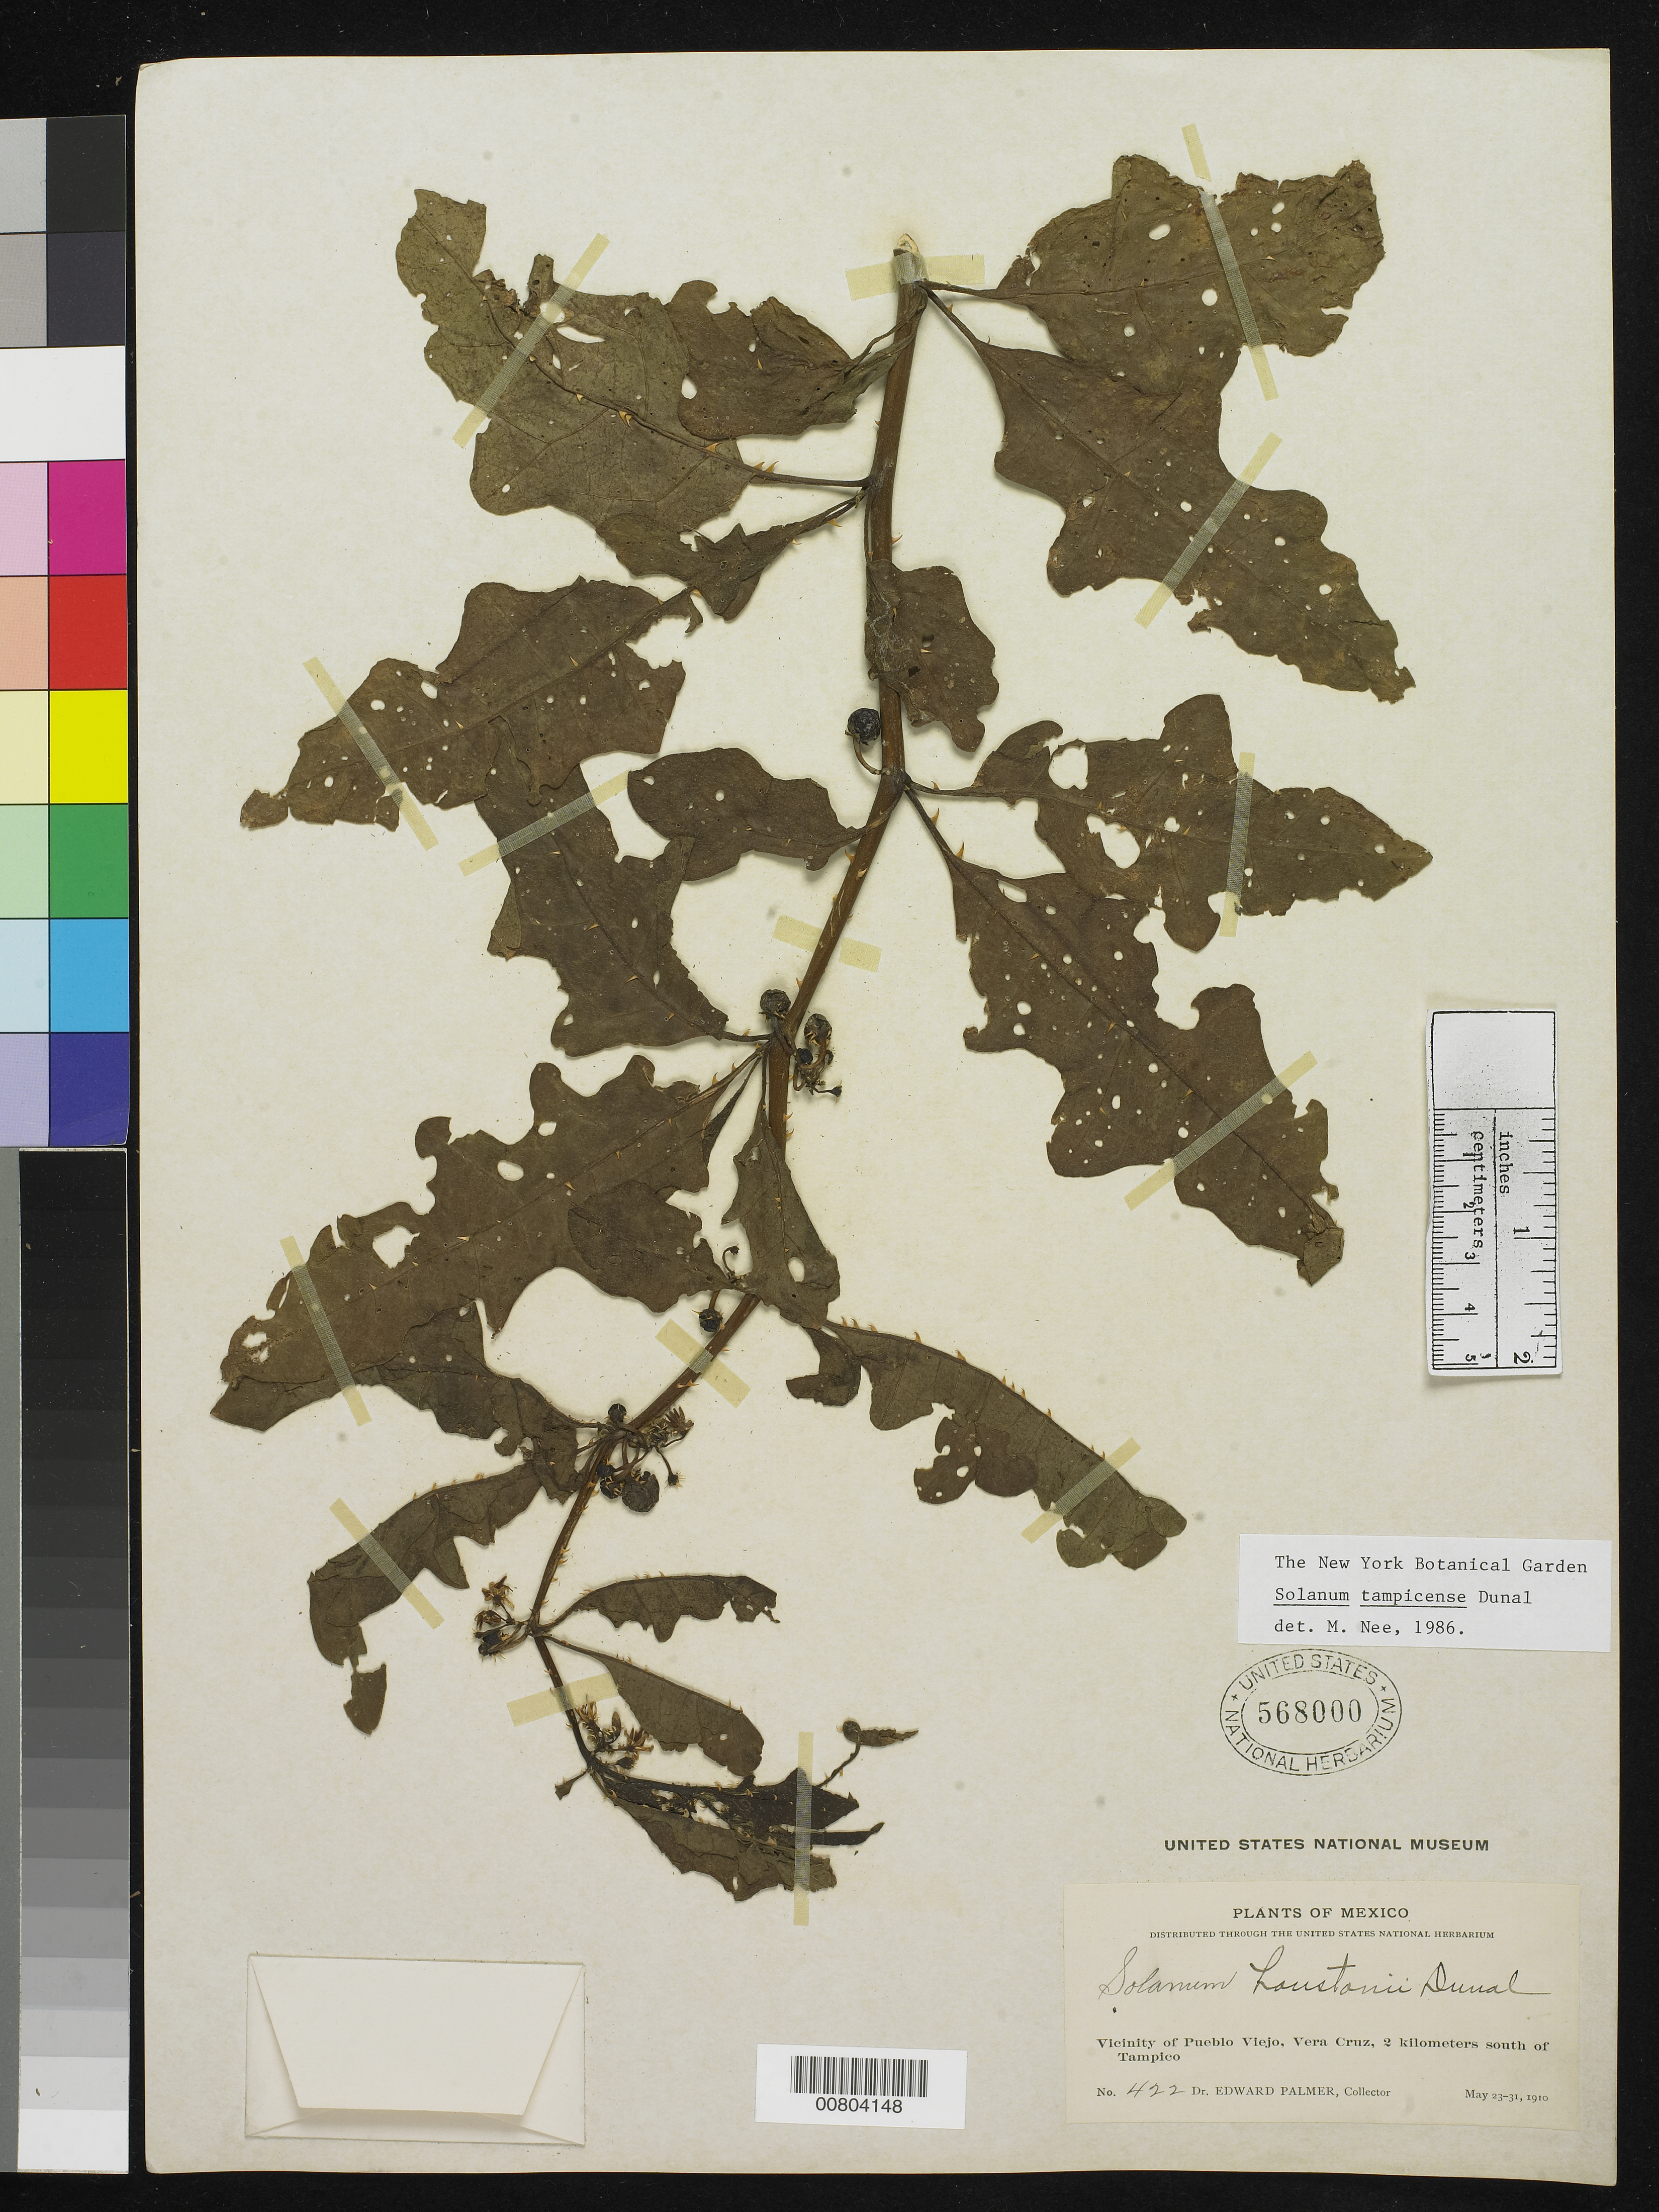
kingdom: Plantae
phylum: Tracheophyta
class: Magnoliopsida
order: Solanales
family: Solanaceae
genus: Solanum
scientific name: Solanum tampicense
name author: Dunal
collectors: E. Palmer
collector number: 422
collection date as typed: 23 May 1910 to 31 May 1910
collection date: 1910-05-23/1910-05-31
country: Mexico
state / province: Veracruz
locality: Pueblo Viejo, Veracruz, 2 kilometers south of Tampico.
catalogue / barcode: US 568000